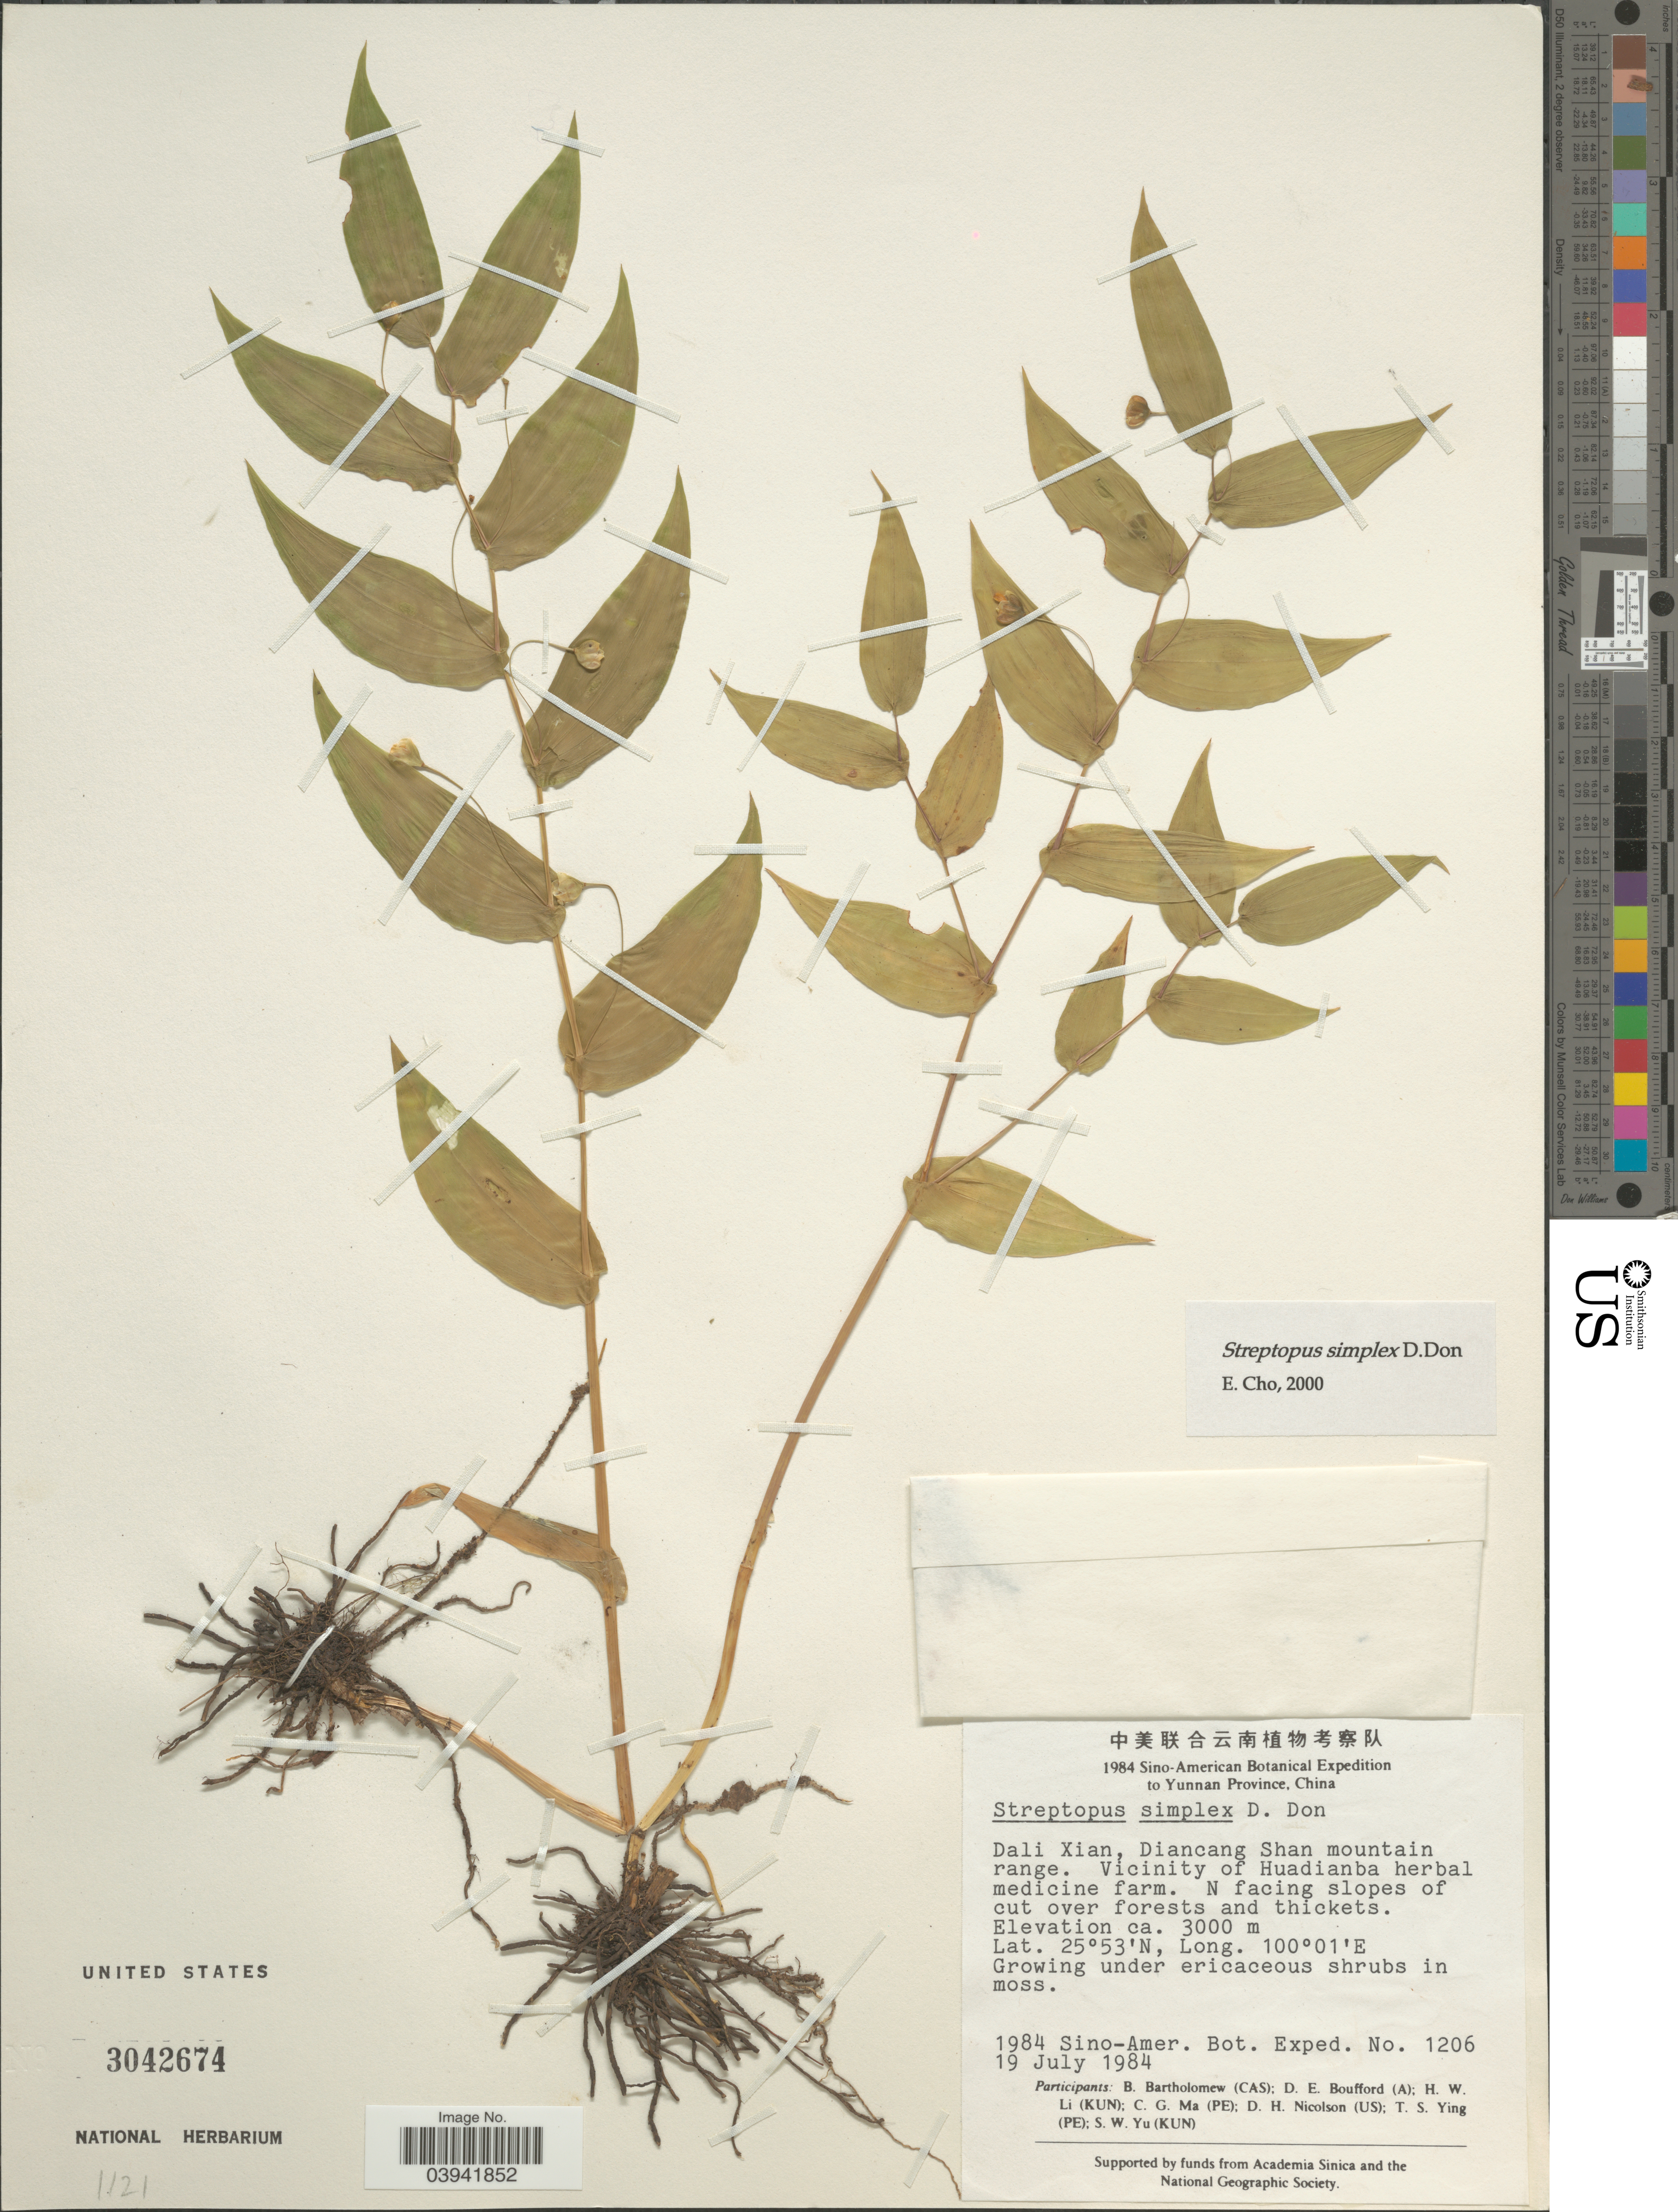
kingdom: Plantae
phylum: Tracheophyta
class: Liliopsida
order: Liliales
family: Liliaceae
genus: Streptopus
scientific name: Streptopus simplex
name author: D. Don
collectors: Sino-Amer. Bot. Exped. 1984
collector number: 1206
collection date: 1984-07-19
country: China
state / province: Yunnan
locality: Dali Xan, Diancang Shan mountain range. Vicinity of Huadianba herbal medicine farm. N facing slopes of cut over forests and thickets.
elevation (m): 3000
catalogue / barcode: US 3042674